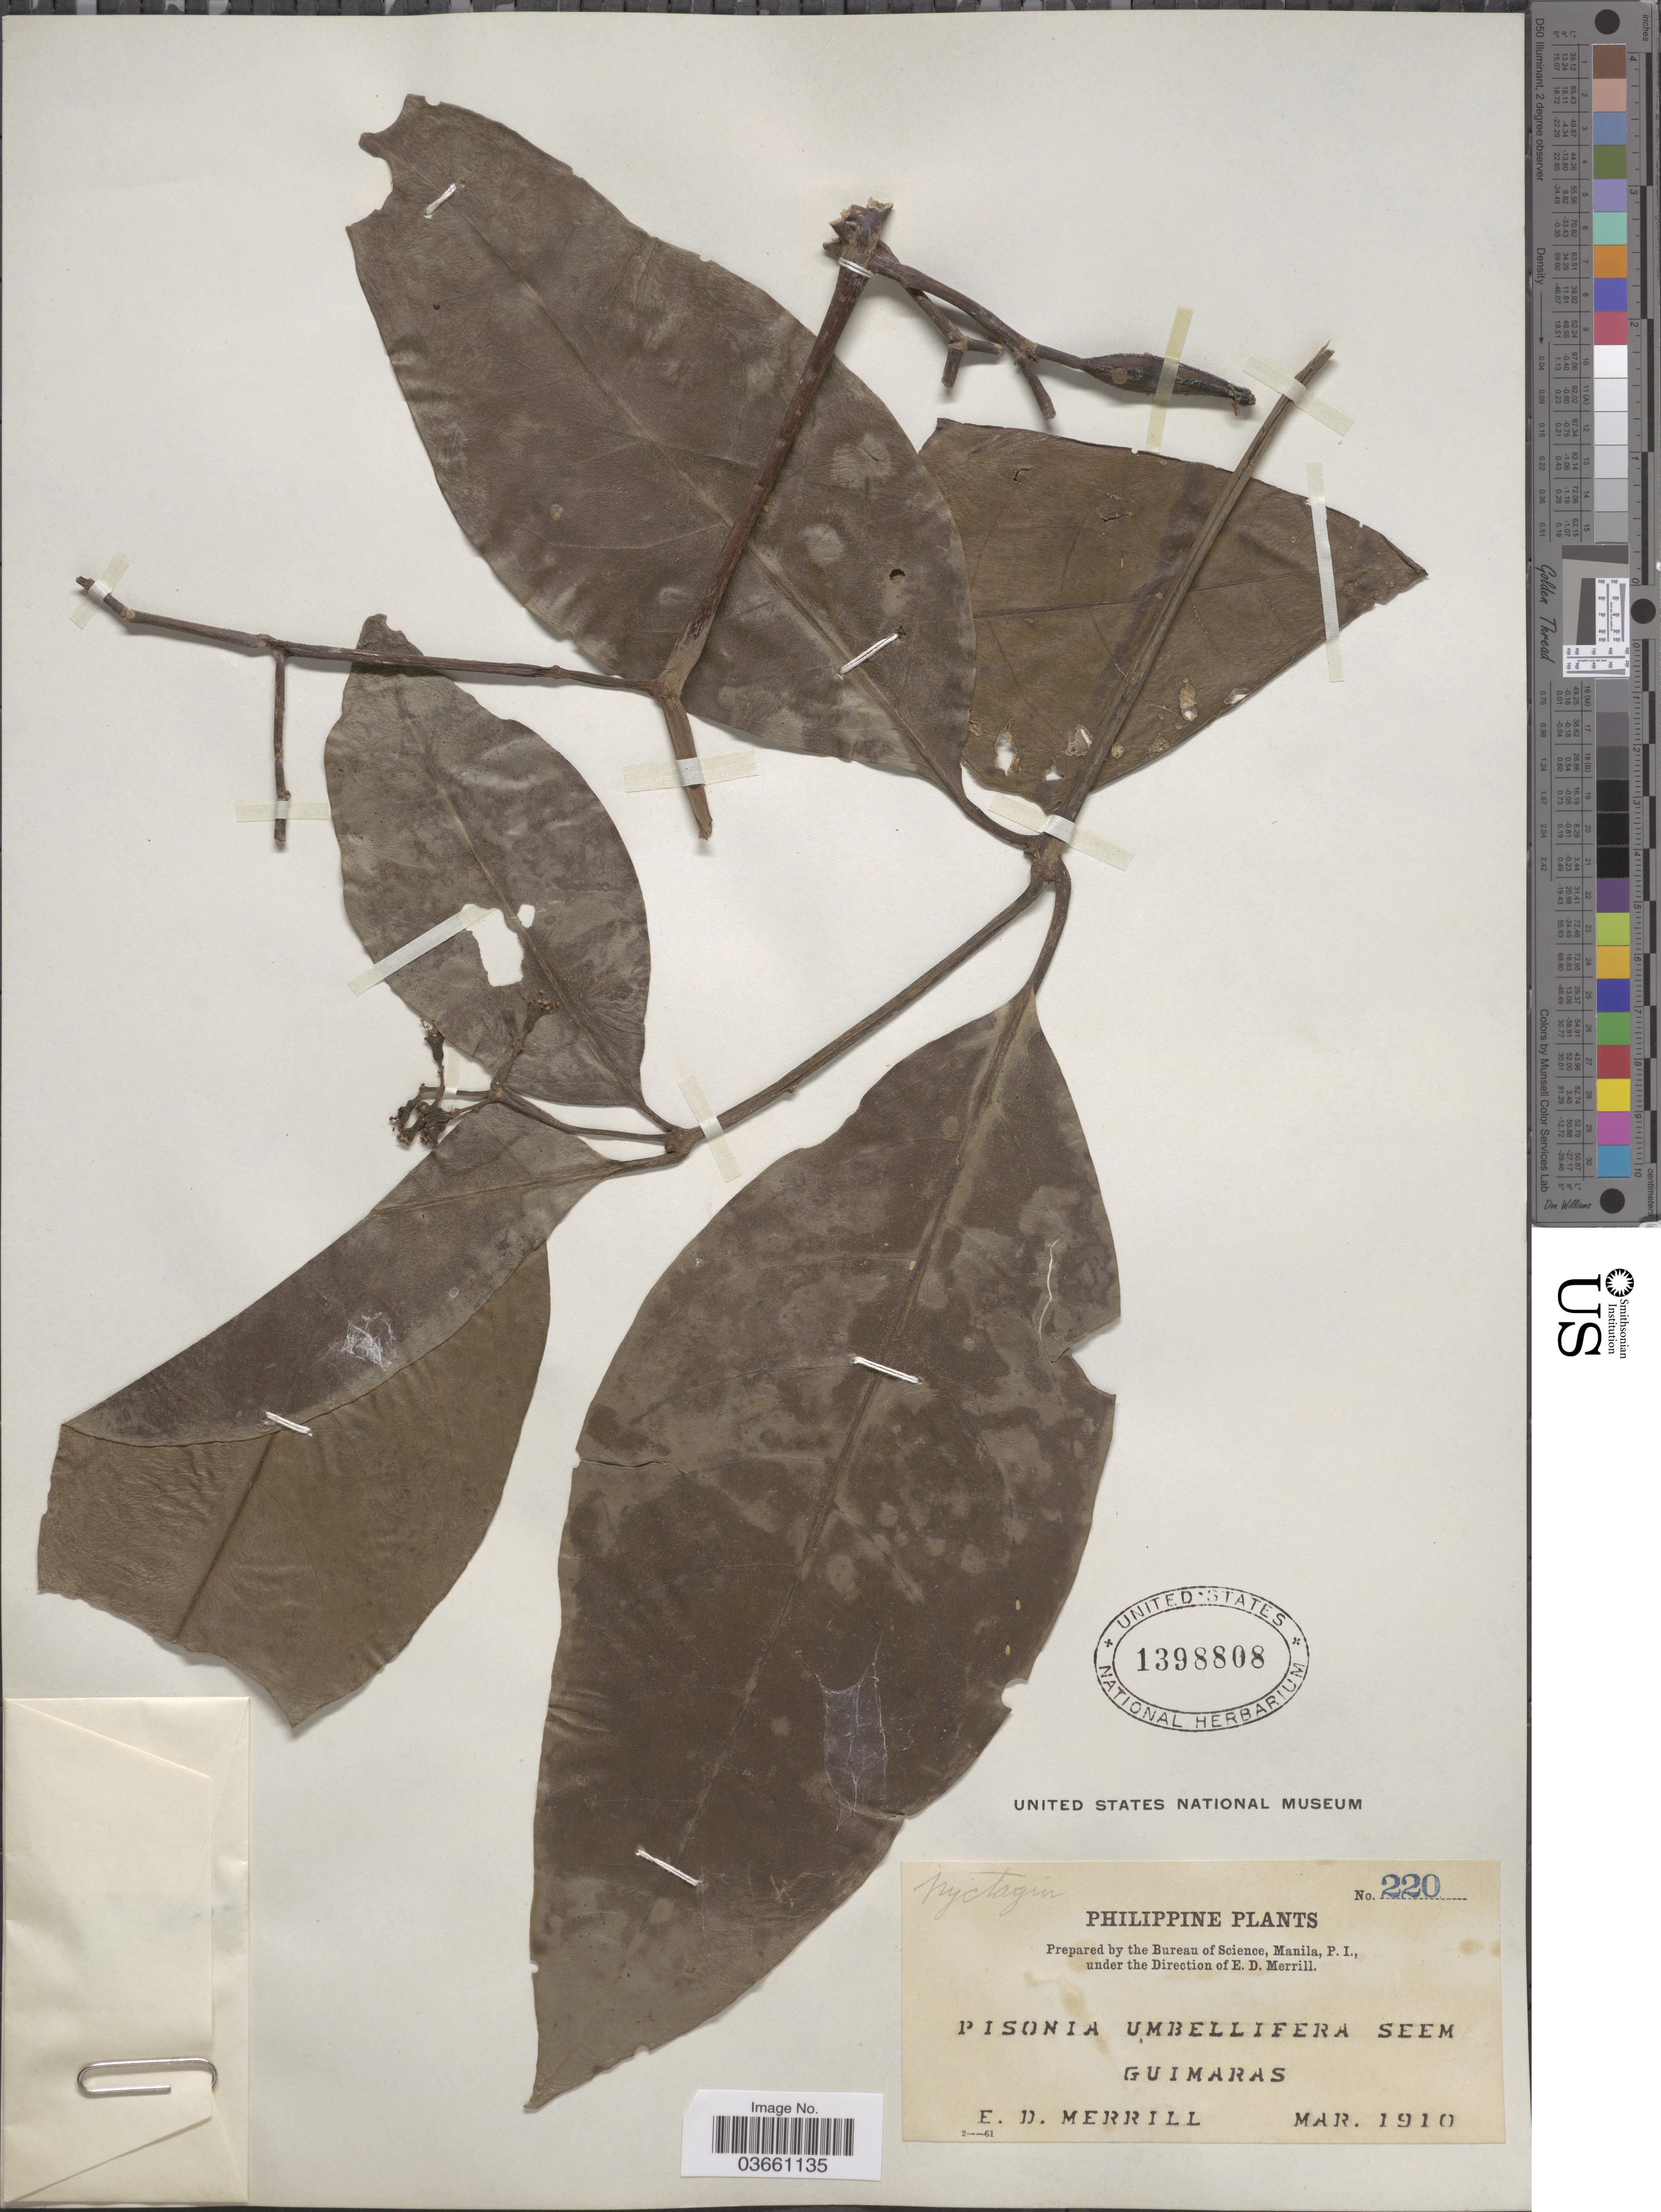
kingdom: Plantae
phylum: Tracheophyta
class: Magnoliopsida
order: Caryophyllales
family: Nyctaginaceae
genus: Pisonia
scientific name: Pisonia umbellifera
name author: (J.R. Forst. & G. Forst.) Seem.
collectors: E. D. Merrill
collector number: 220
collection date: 1910-03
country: Philippines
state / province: Western Visayas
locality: Guimaras.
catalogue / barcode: US 1398808